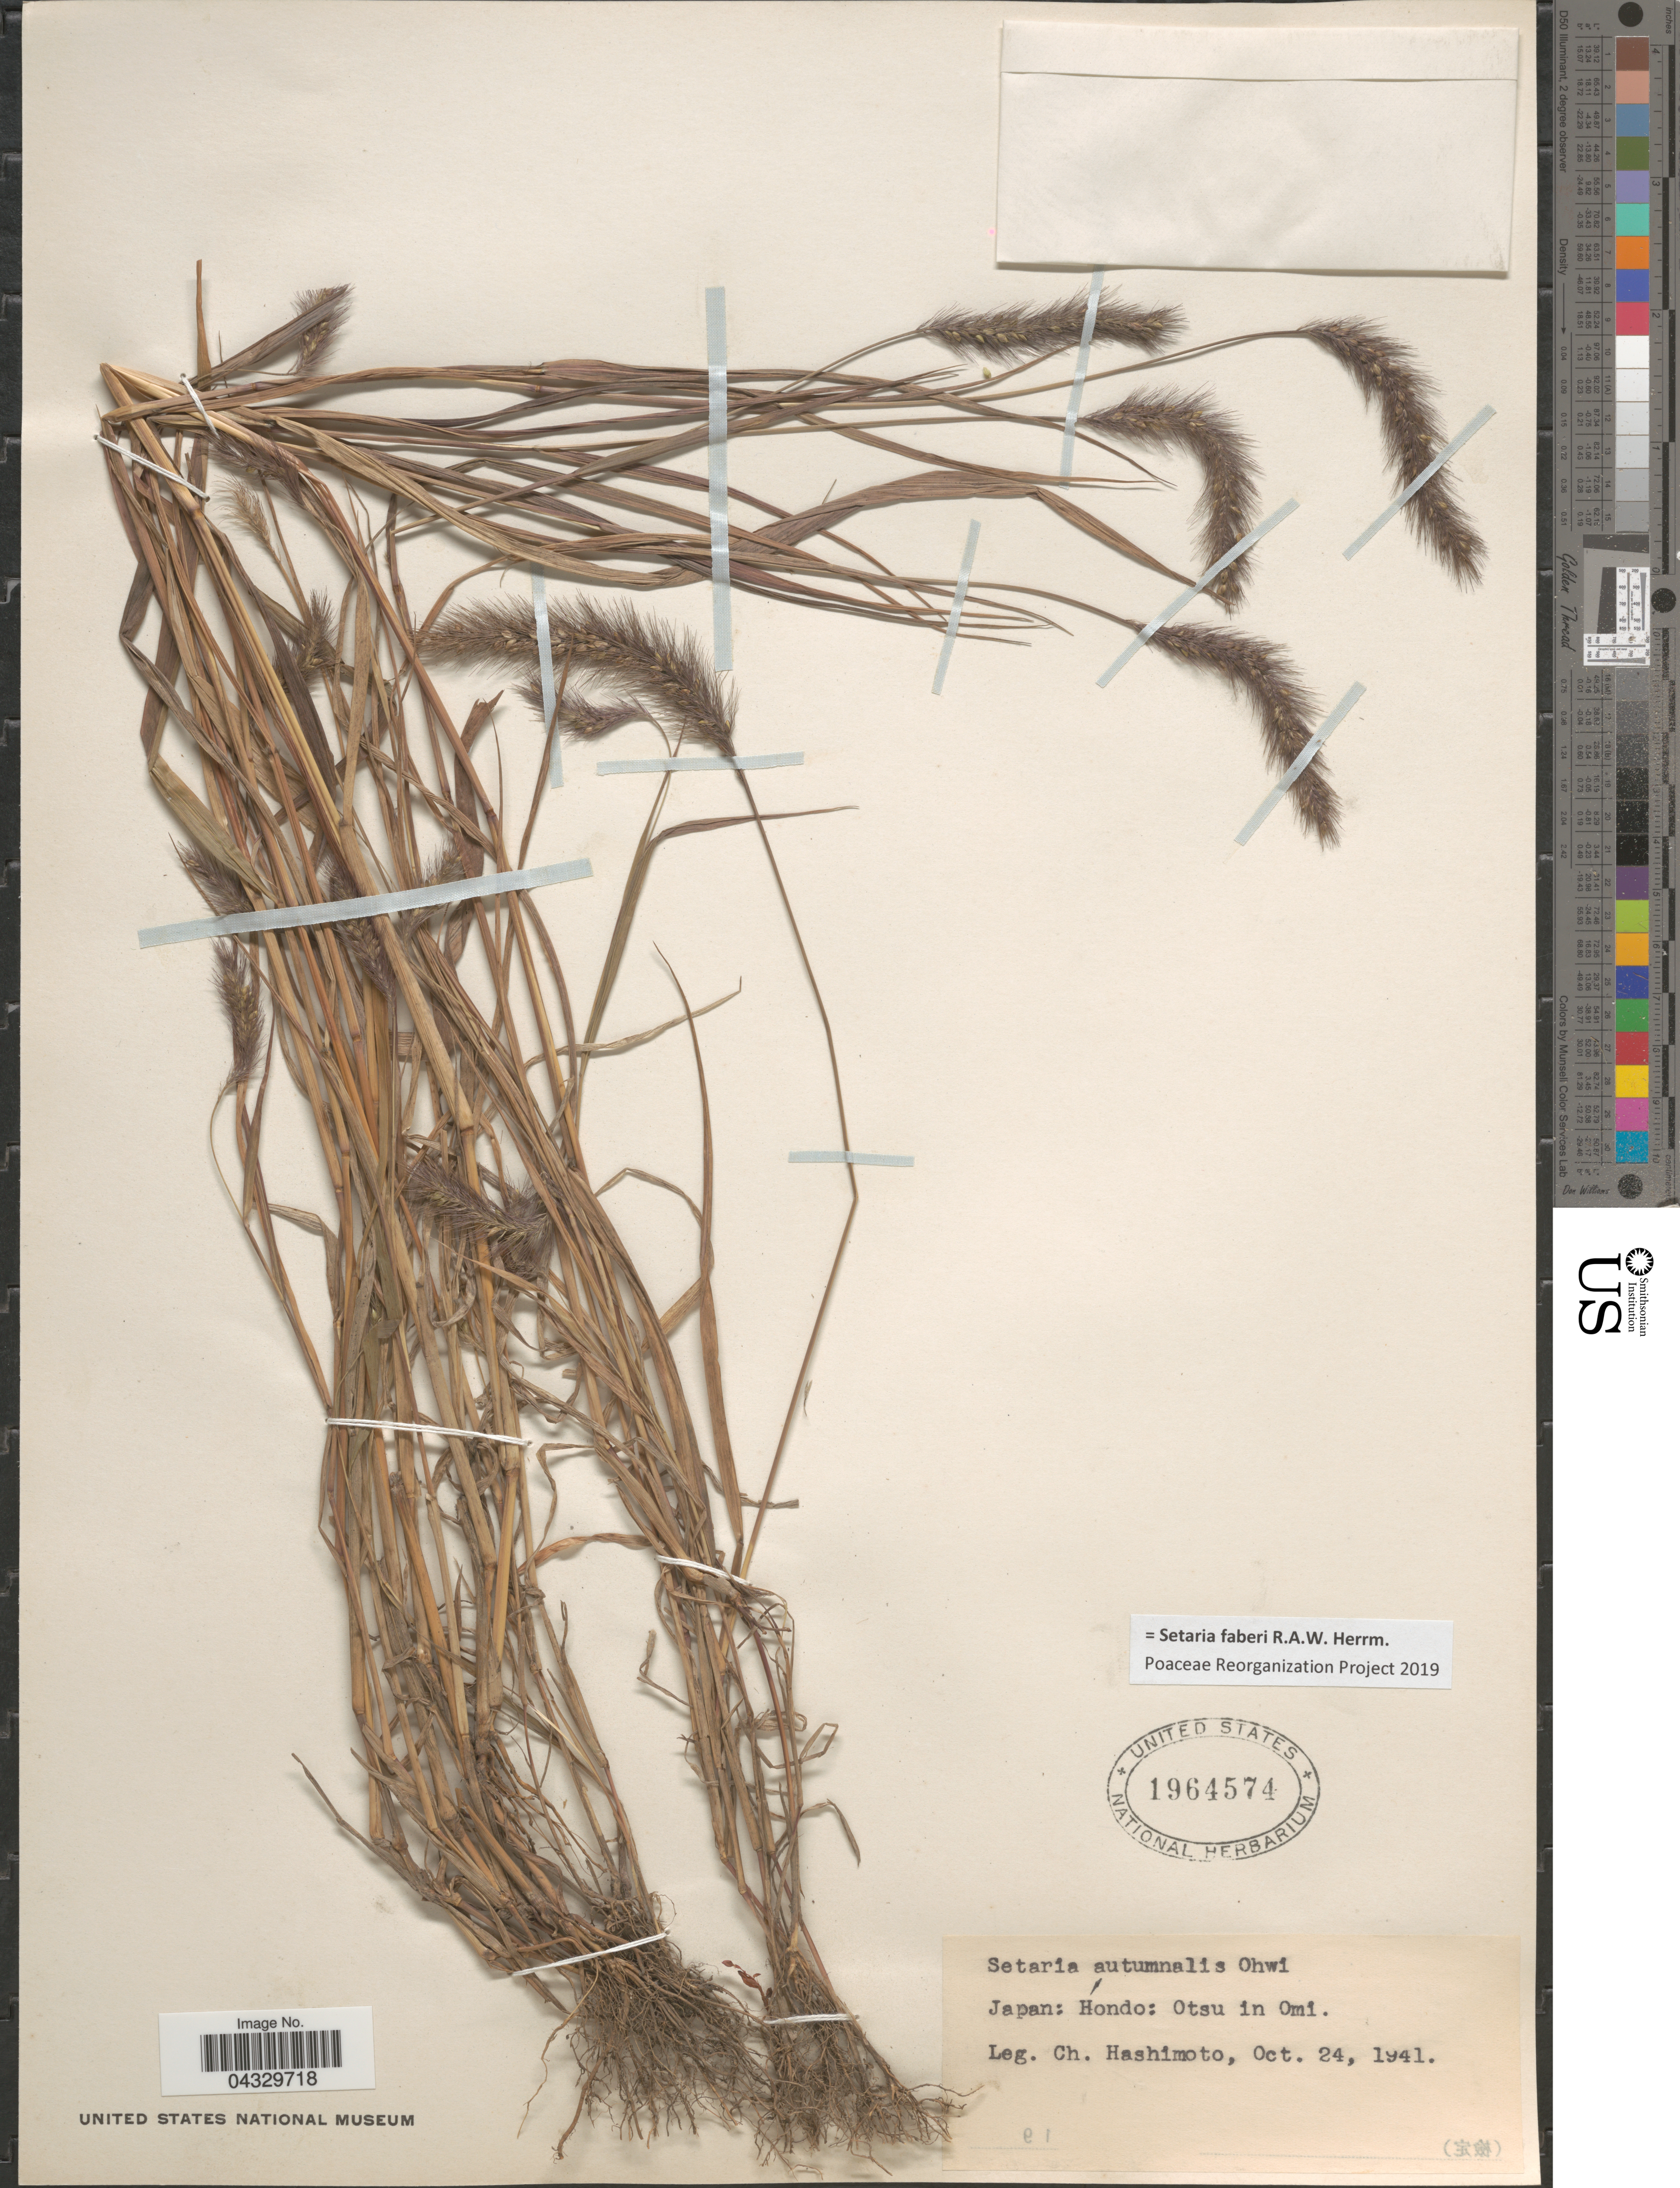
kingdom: Plantae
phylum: Tracheophyta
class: Liliopsida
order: Poales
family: Poaceae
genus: Setaria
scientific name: Setaria faberi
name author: R.A.W. Herrm.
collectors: C. Hashimoto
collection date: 1941-10-24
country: Japan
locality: Hondo: Otsu in Omi.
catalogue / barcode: US 1964574